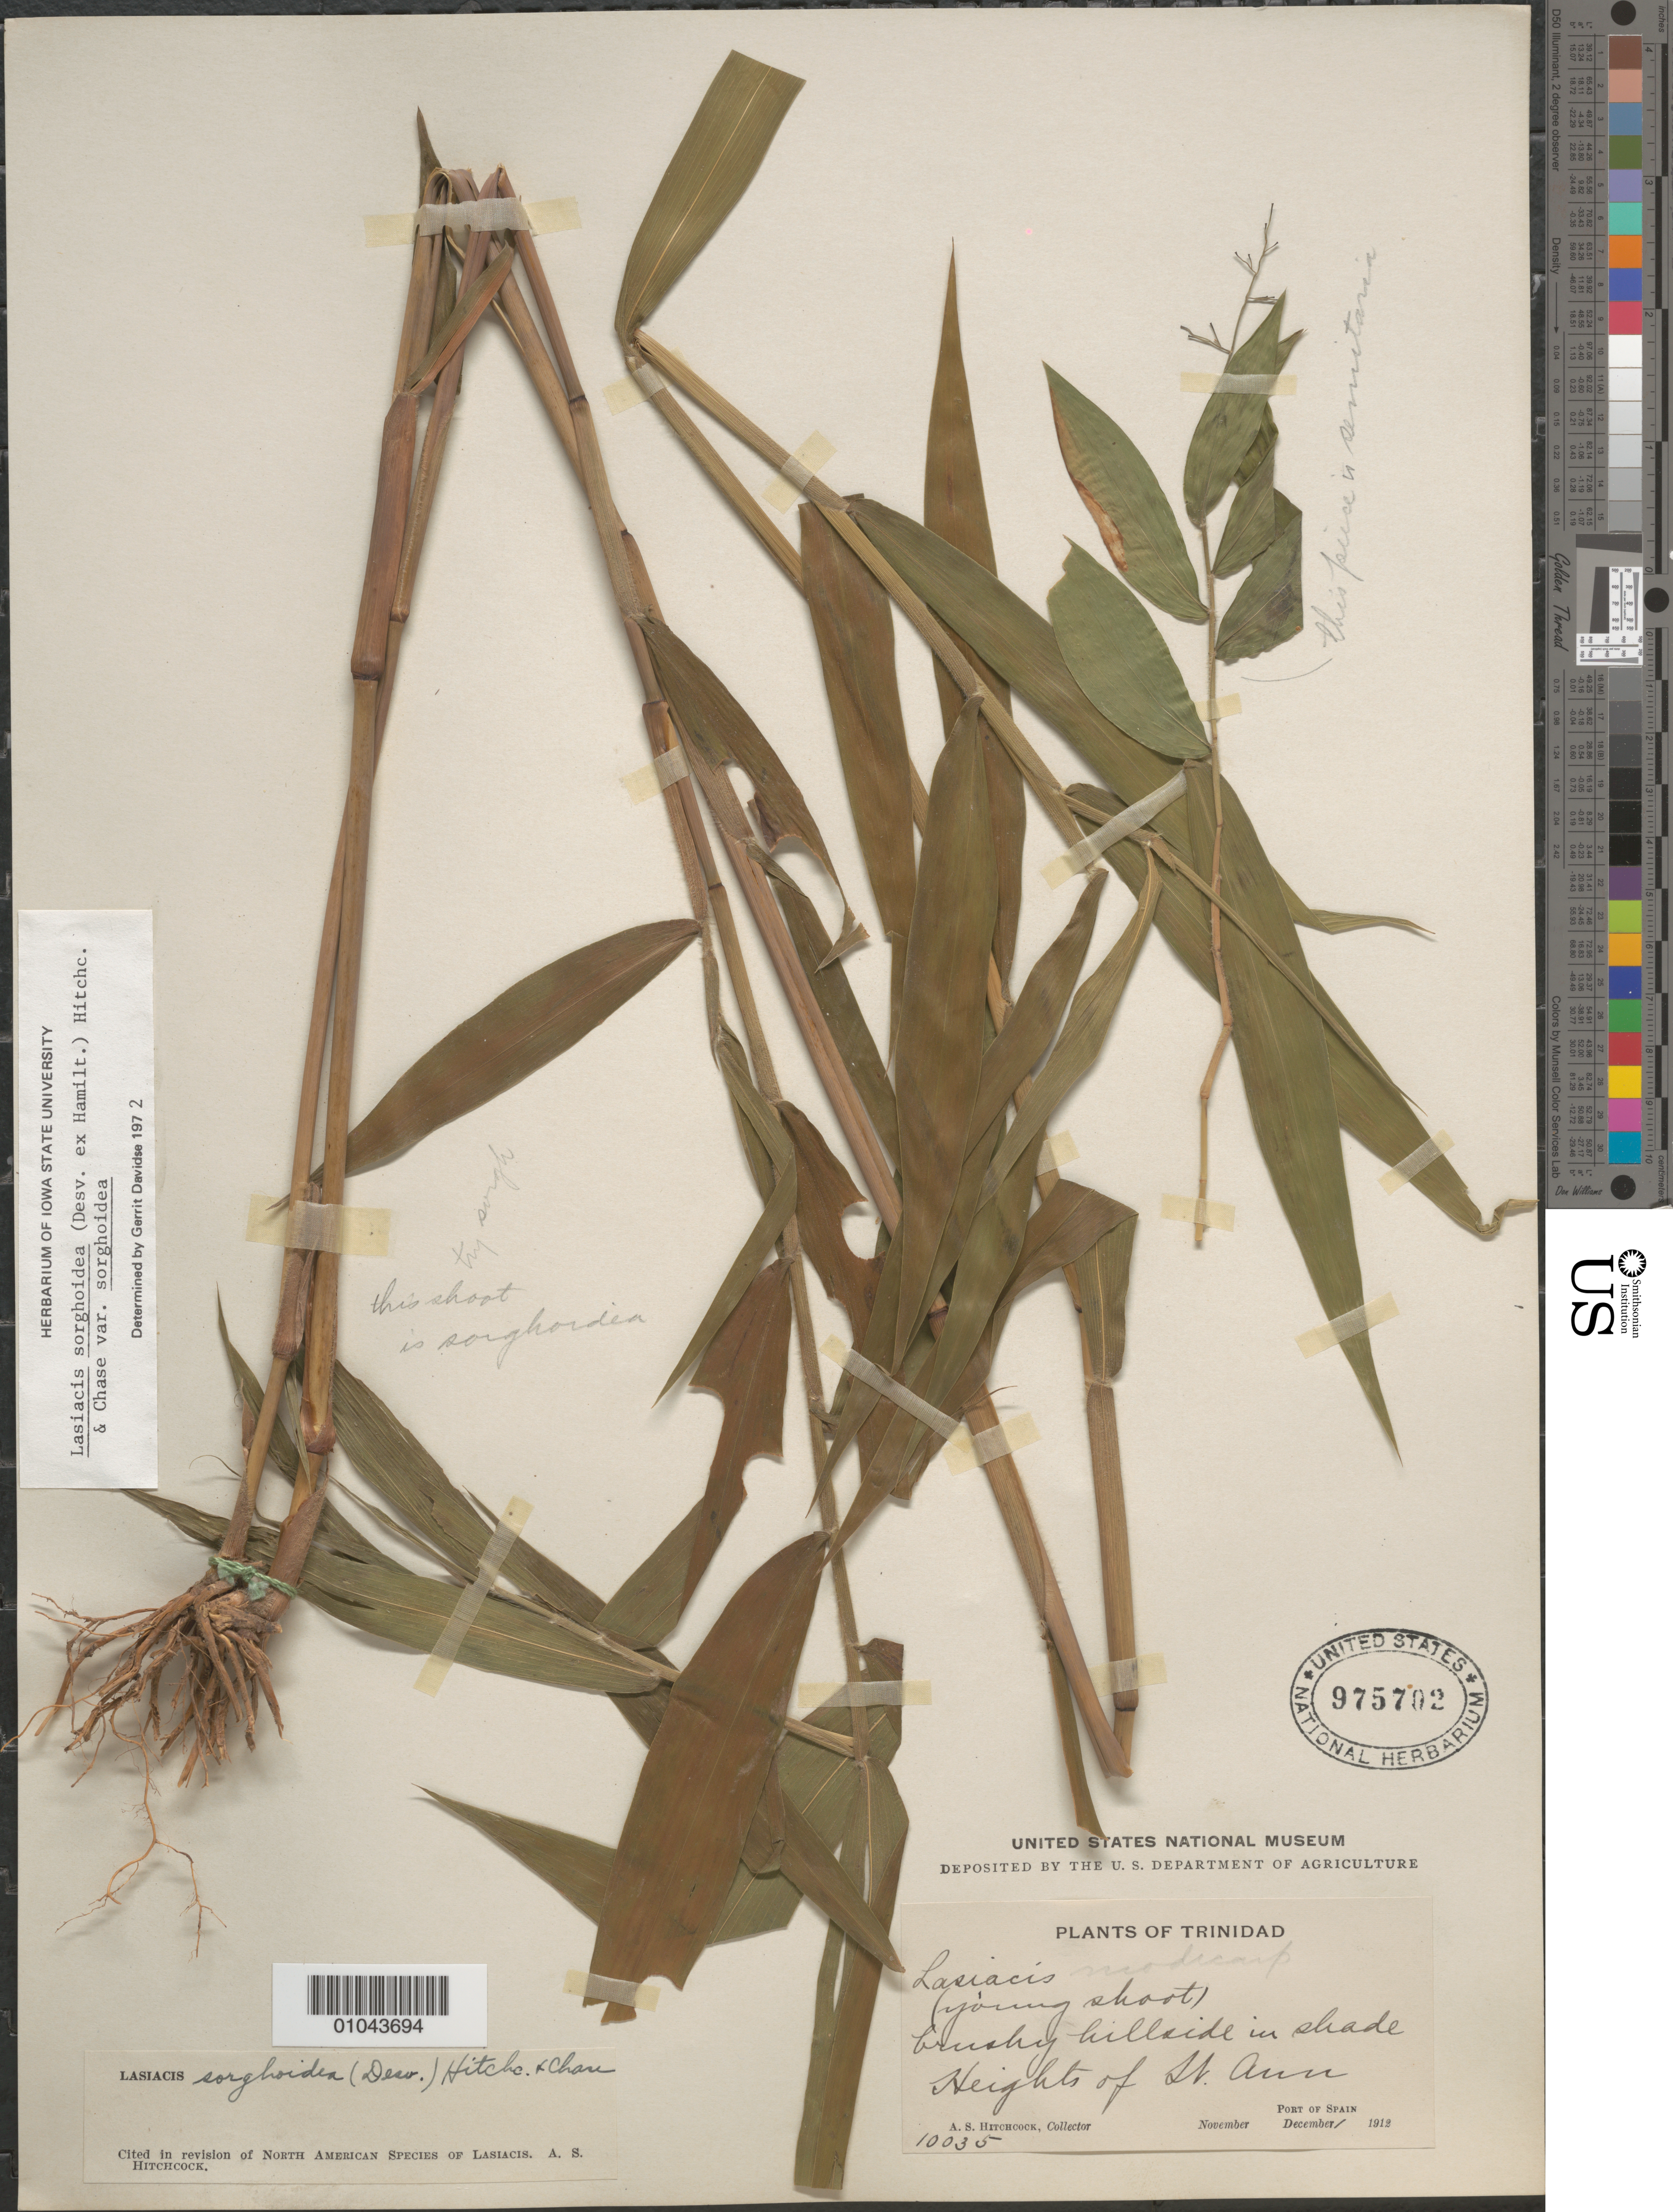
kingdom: Plantae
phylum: Tracheophyta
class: Liliopsida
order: Poales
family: Poaceae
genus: Lasiacis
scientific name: Lasiacis sorghoidea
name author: (Desv. ex Ham.) Hitchc. & Chase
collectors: A. S. Hitchcock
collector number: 10035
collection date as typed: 01 Dec 1912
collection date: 1912-12-01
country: Trinidad and Tobago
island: Trinidad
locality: Brush hillside in shade, Heights of St. Ann, near Port of Spain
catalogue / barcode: US 975702